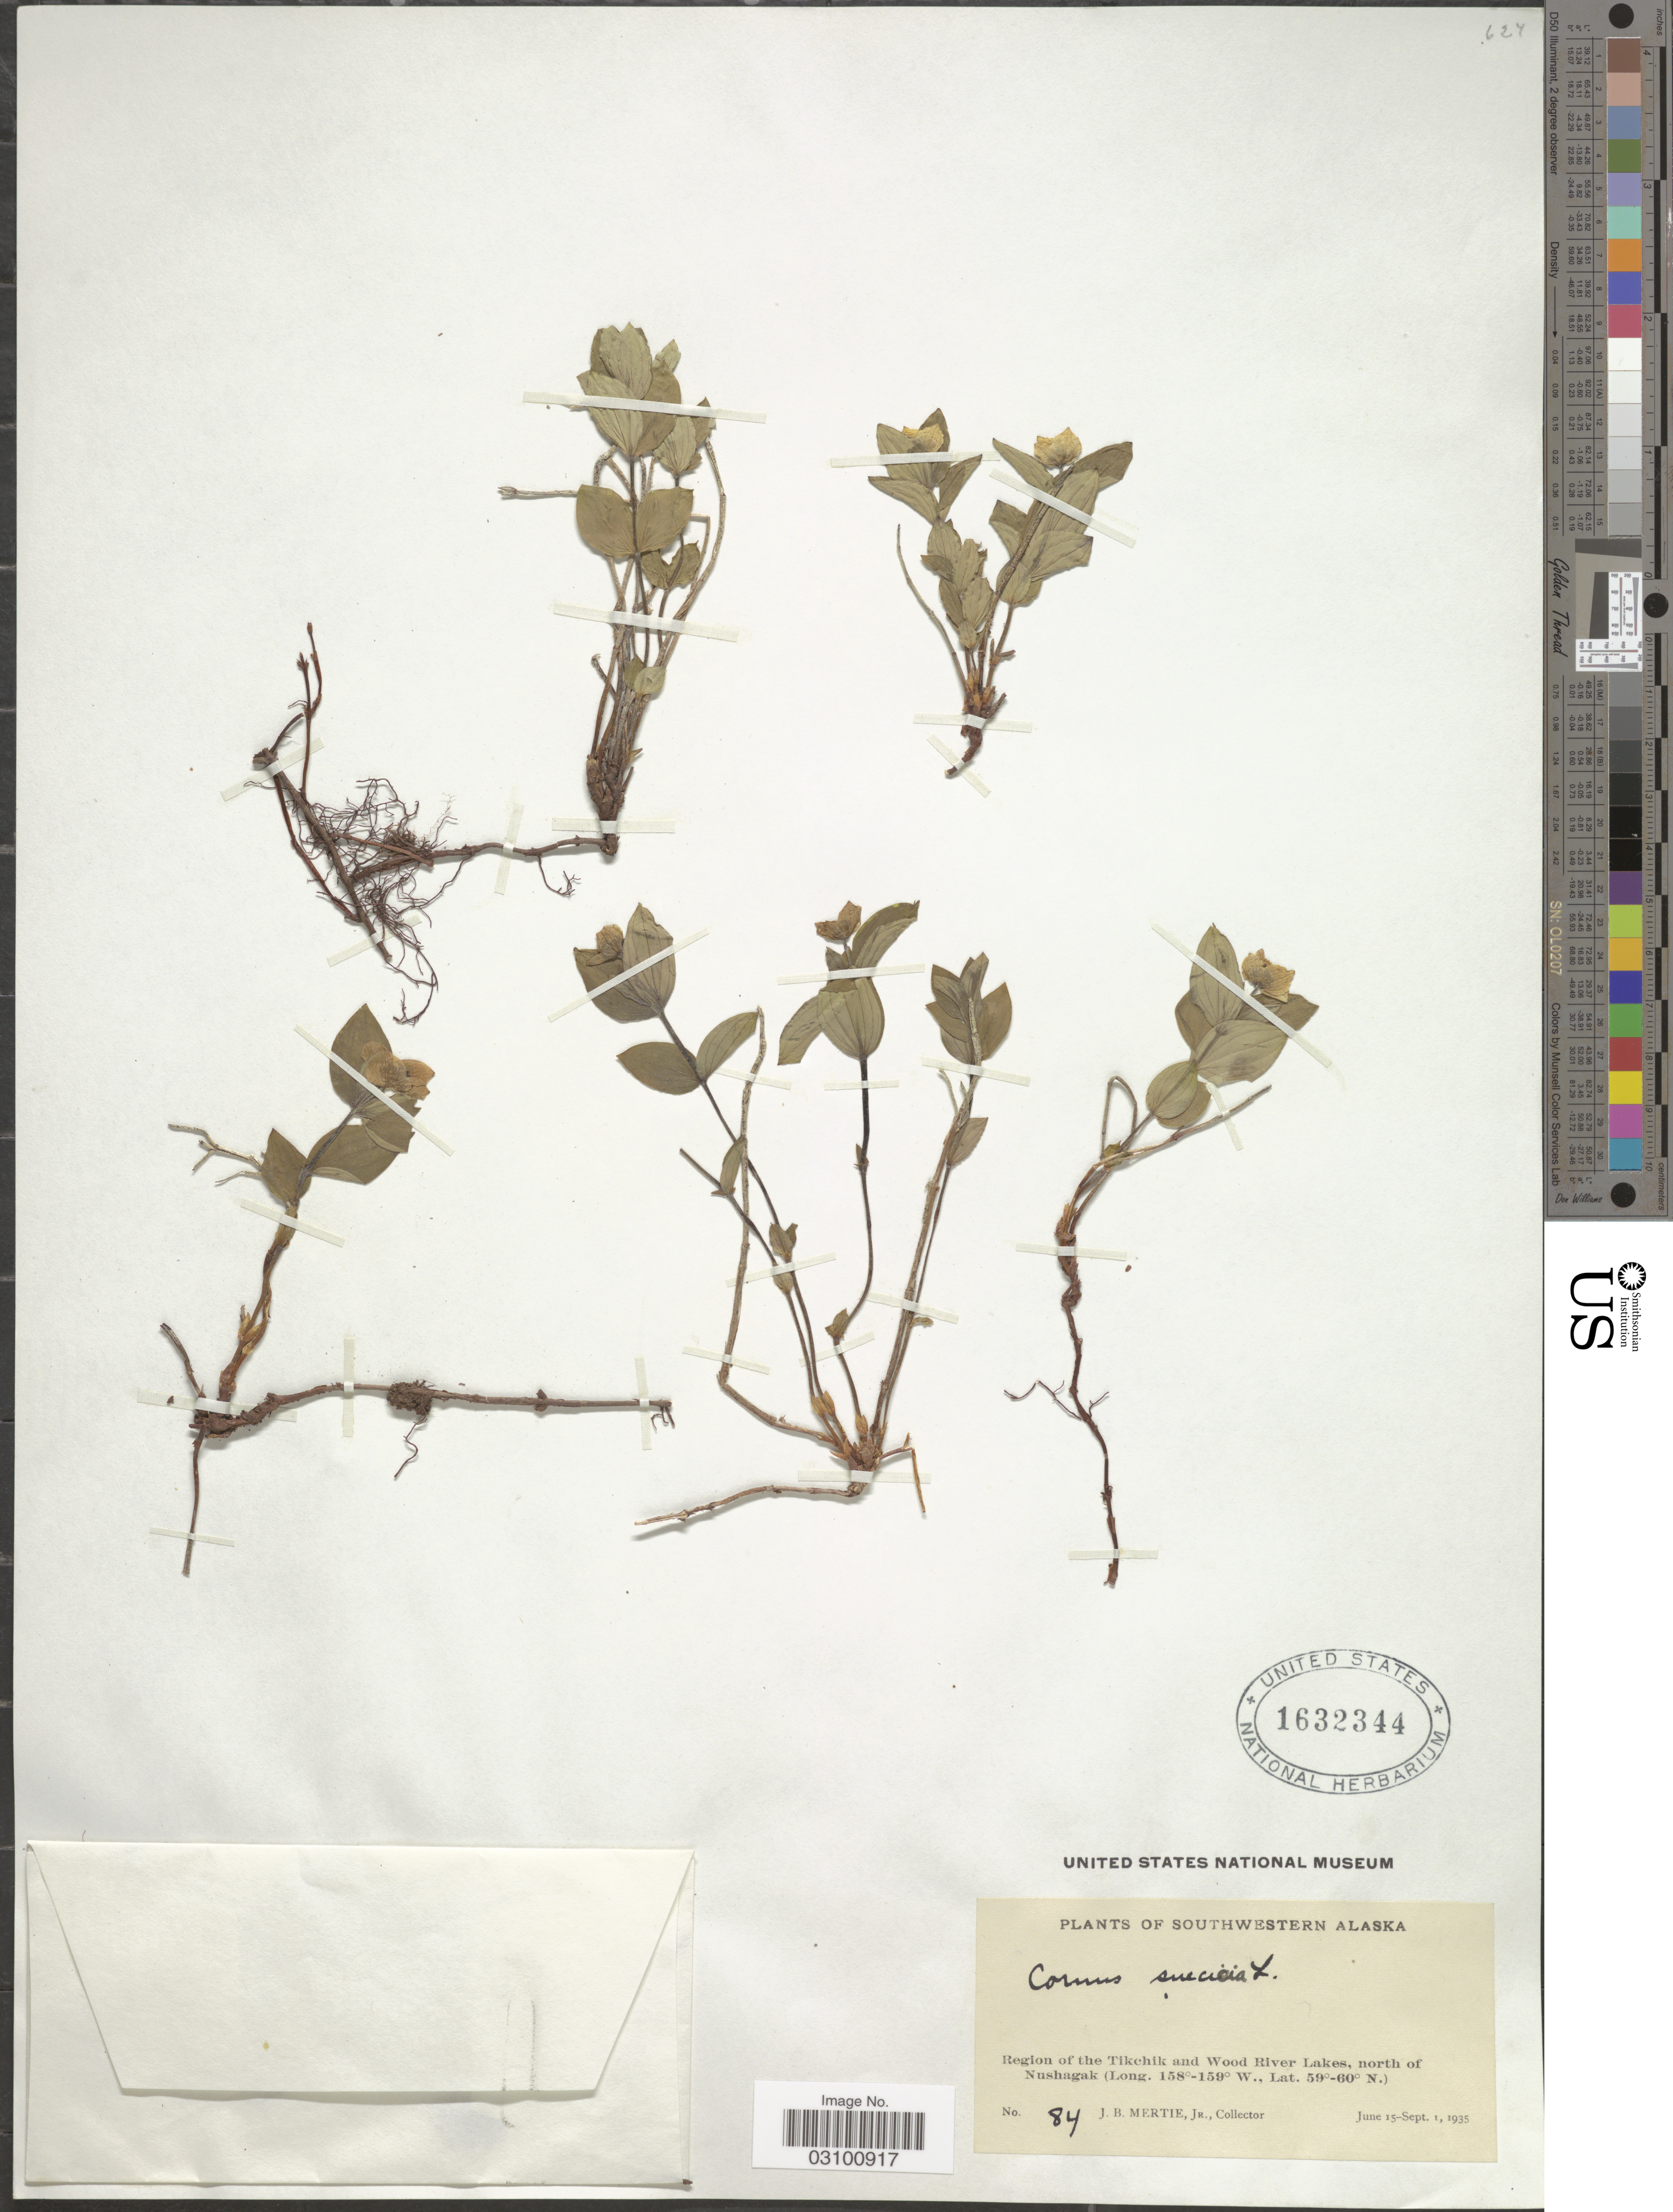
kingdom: Plantae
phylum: Tracheophyta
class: Magnoliopsida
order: Cornales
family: Cornaceae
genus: Cornus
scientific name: Cornus suecica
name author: L.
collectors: J. Mertie Jr.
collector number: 84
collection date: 1935-06-15/1935-09-01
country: United States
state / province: Alaska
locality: Southwestern Alaska. Region of the Tikchik and Wood River Lakes, north of Nushagak.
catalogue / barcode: US 1632344